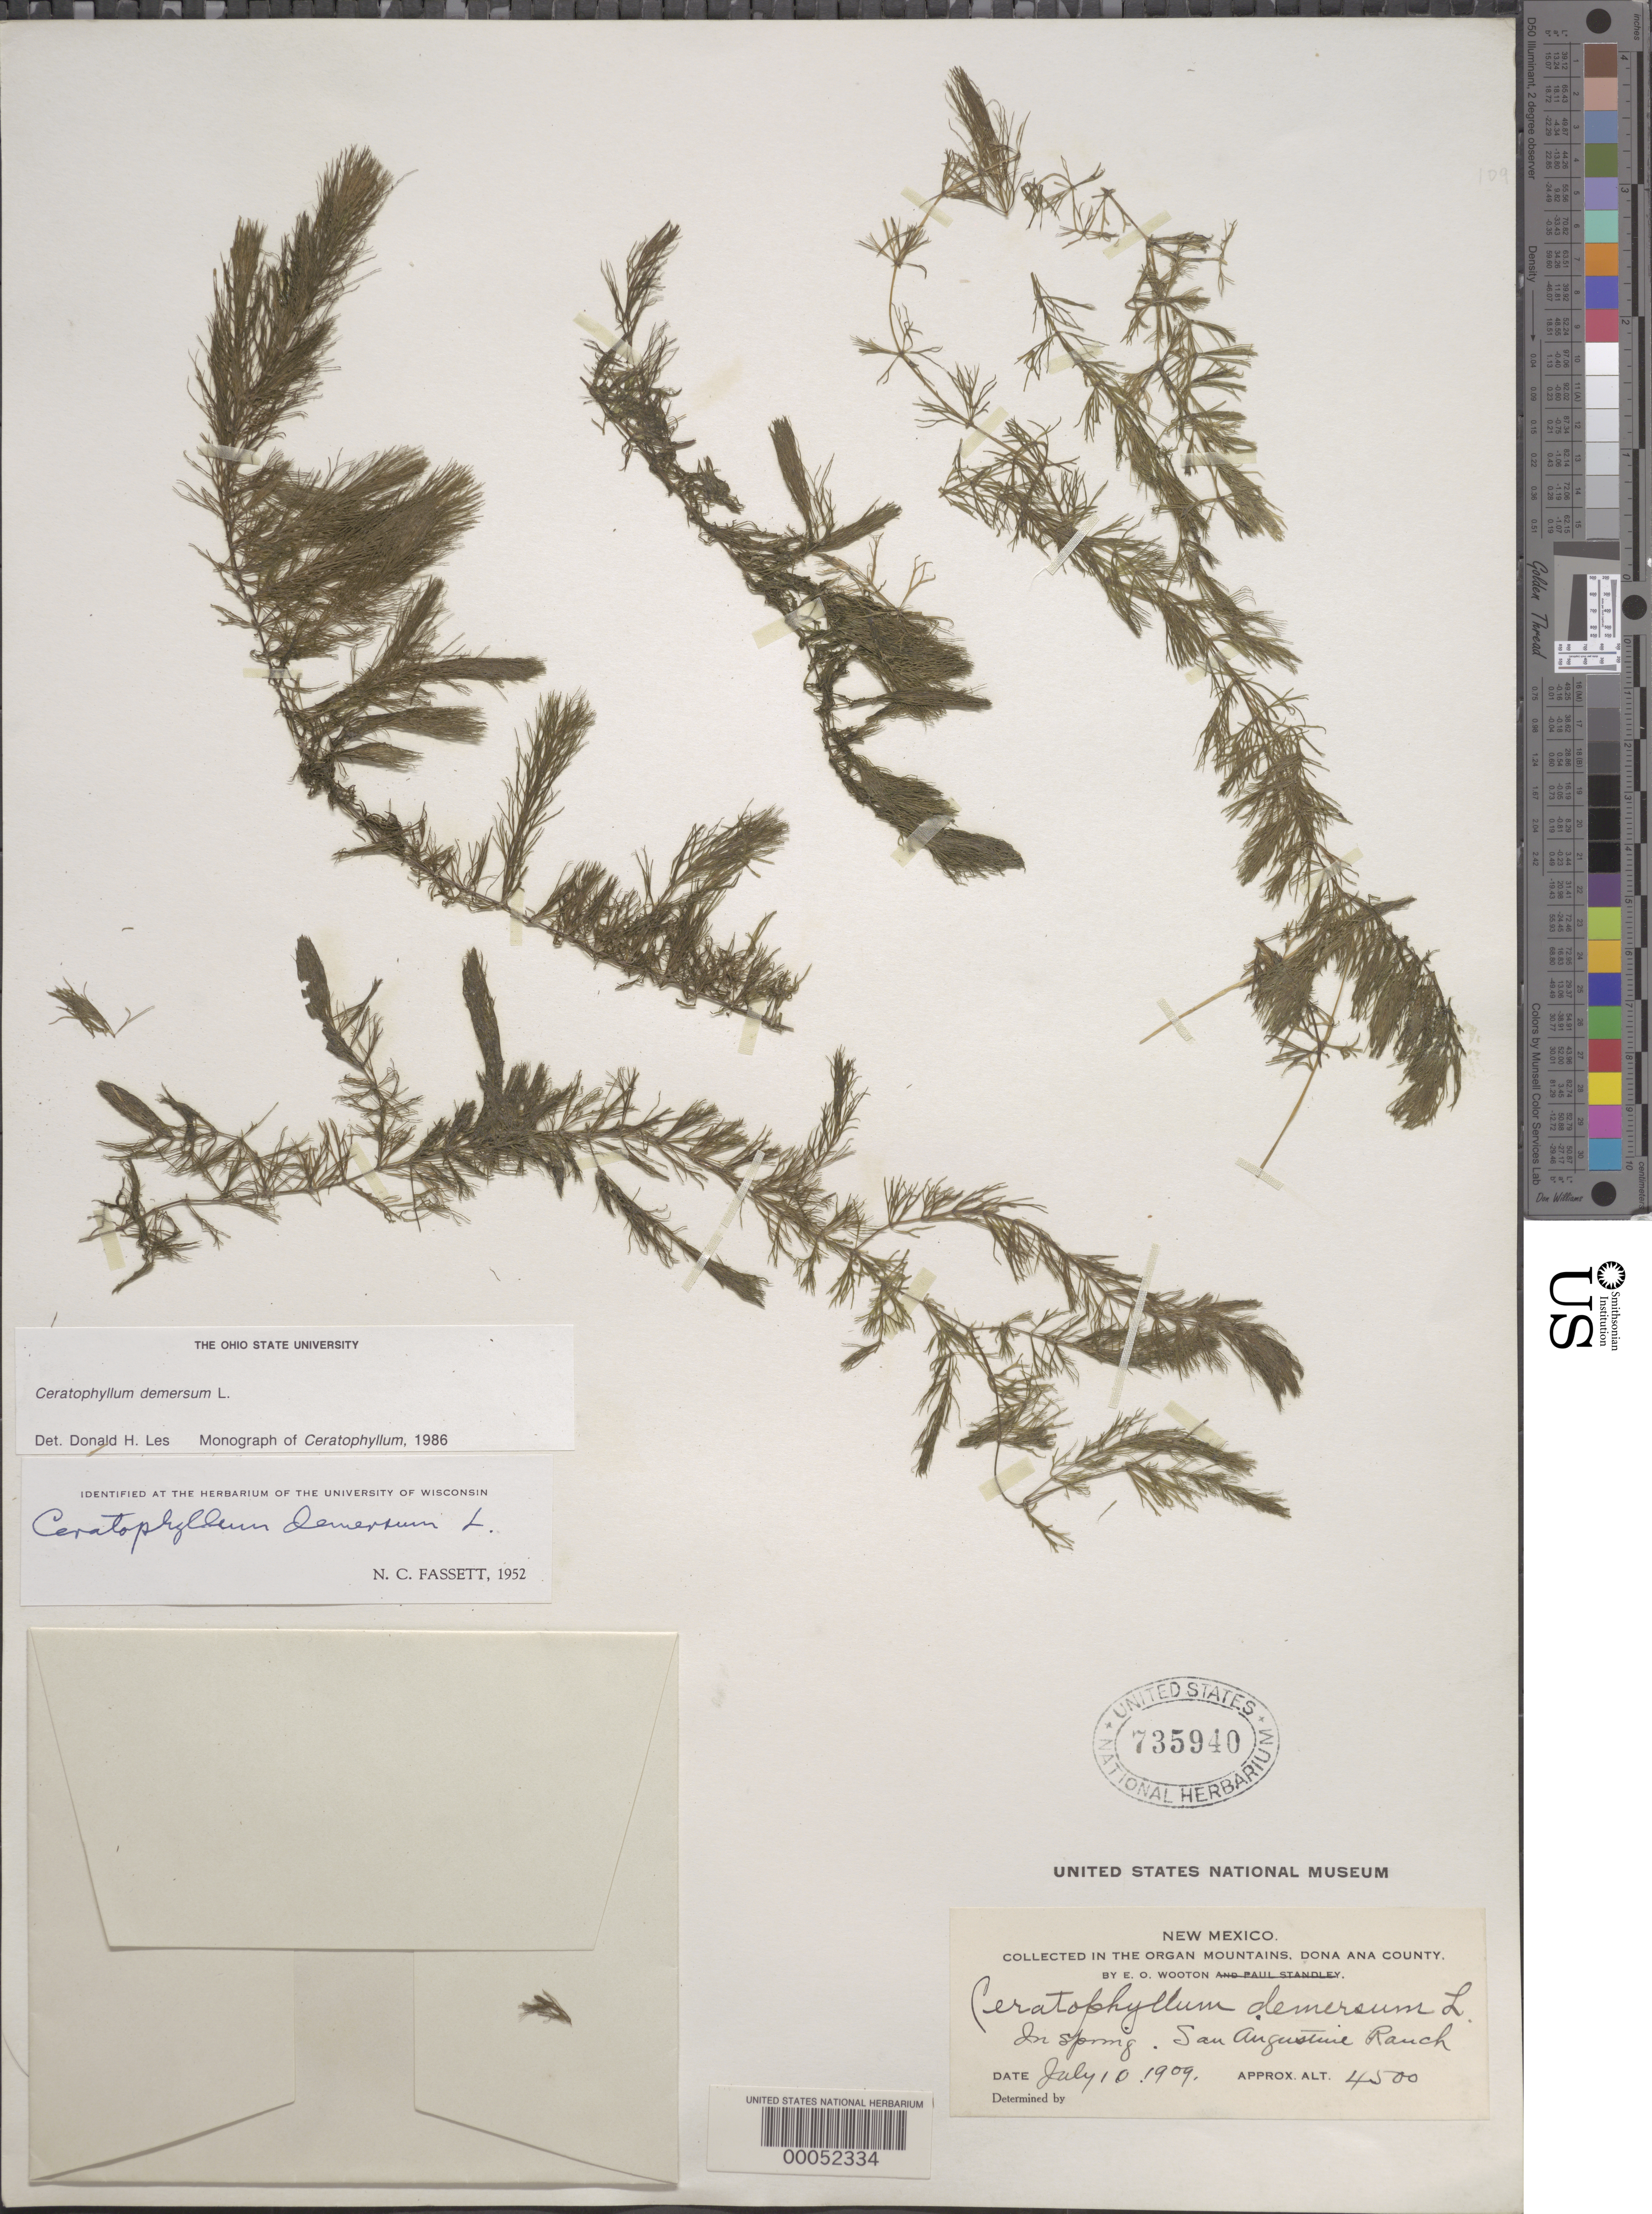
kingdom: Plantae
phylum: Tracheophyta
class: Magnoliopsida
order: Ceratophyllales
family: Ceratophyllaceae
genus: Ceratophyllum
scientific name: Ceratophyllum demersum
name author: L.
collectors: S. M. Tracy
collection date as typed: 10 Jul 1909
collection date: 1909-07-10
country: United States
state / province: New Mexico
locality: In spring, at san augustine ranch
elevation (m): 1372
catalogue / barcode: US 735940